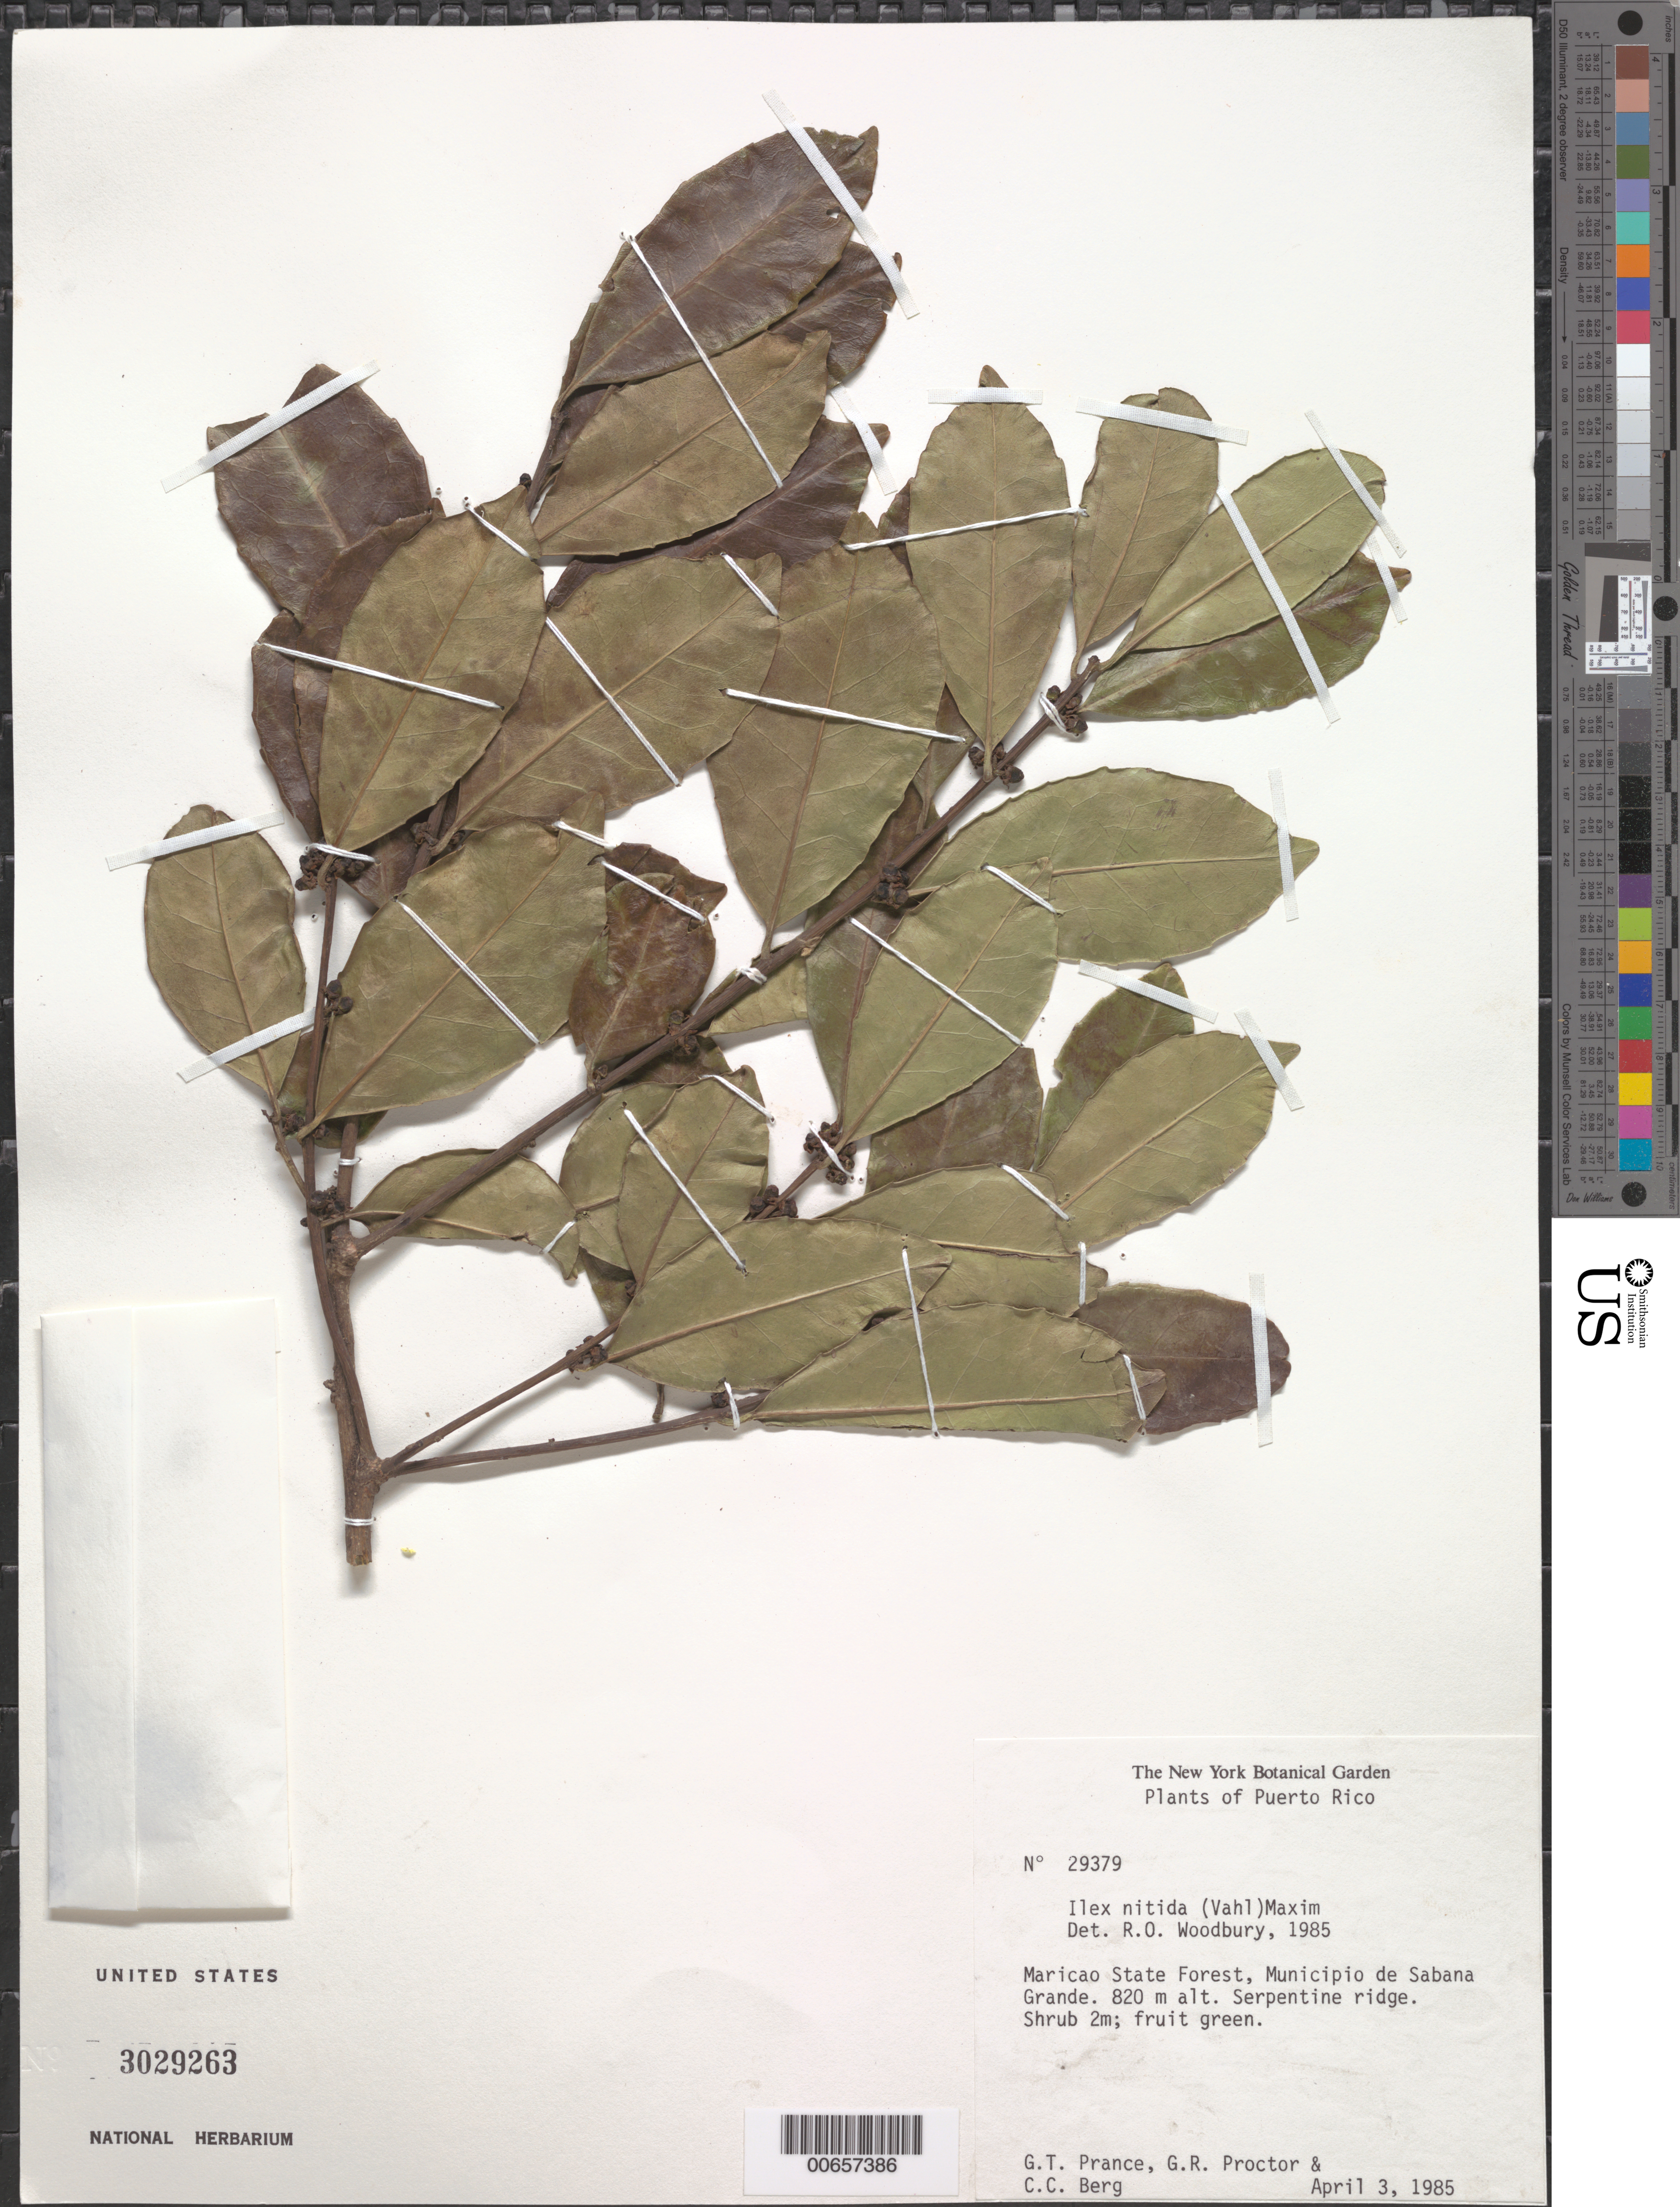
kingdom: Plantae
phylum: Tracheophyta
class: Magnoliopsida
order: Aquifoliales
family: Aquifoliaceae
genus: Ilex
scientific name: Ilex dioica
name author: (Vahl) Griseb.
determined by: Woodbury, R. O.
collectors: G. T. Prance, G. R. Proctor & C. C. Berg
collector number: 29379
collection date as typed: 03 Apr 1985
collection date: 1985-04-03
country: Puerto Rico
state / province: Maricao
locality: Maricao State Forest, Mun. de Sabana Grande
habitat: Serpentine ridge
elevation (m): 820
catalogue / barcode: US 3029263